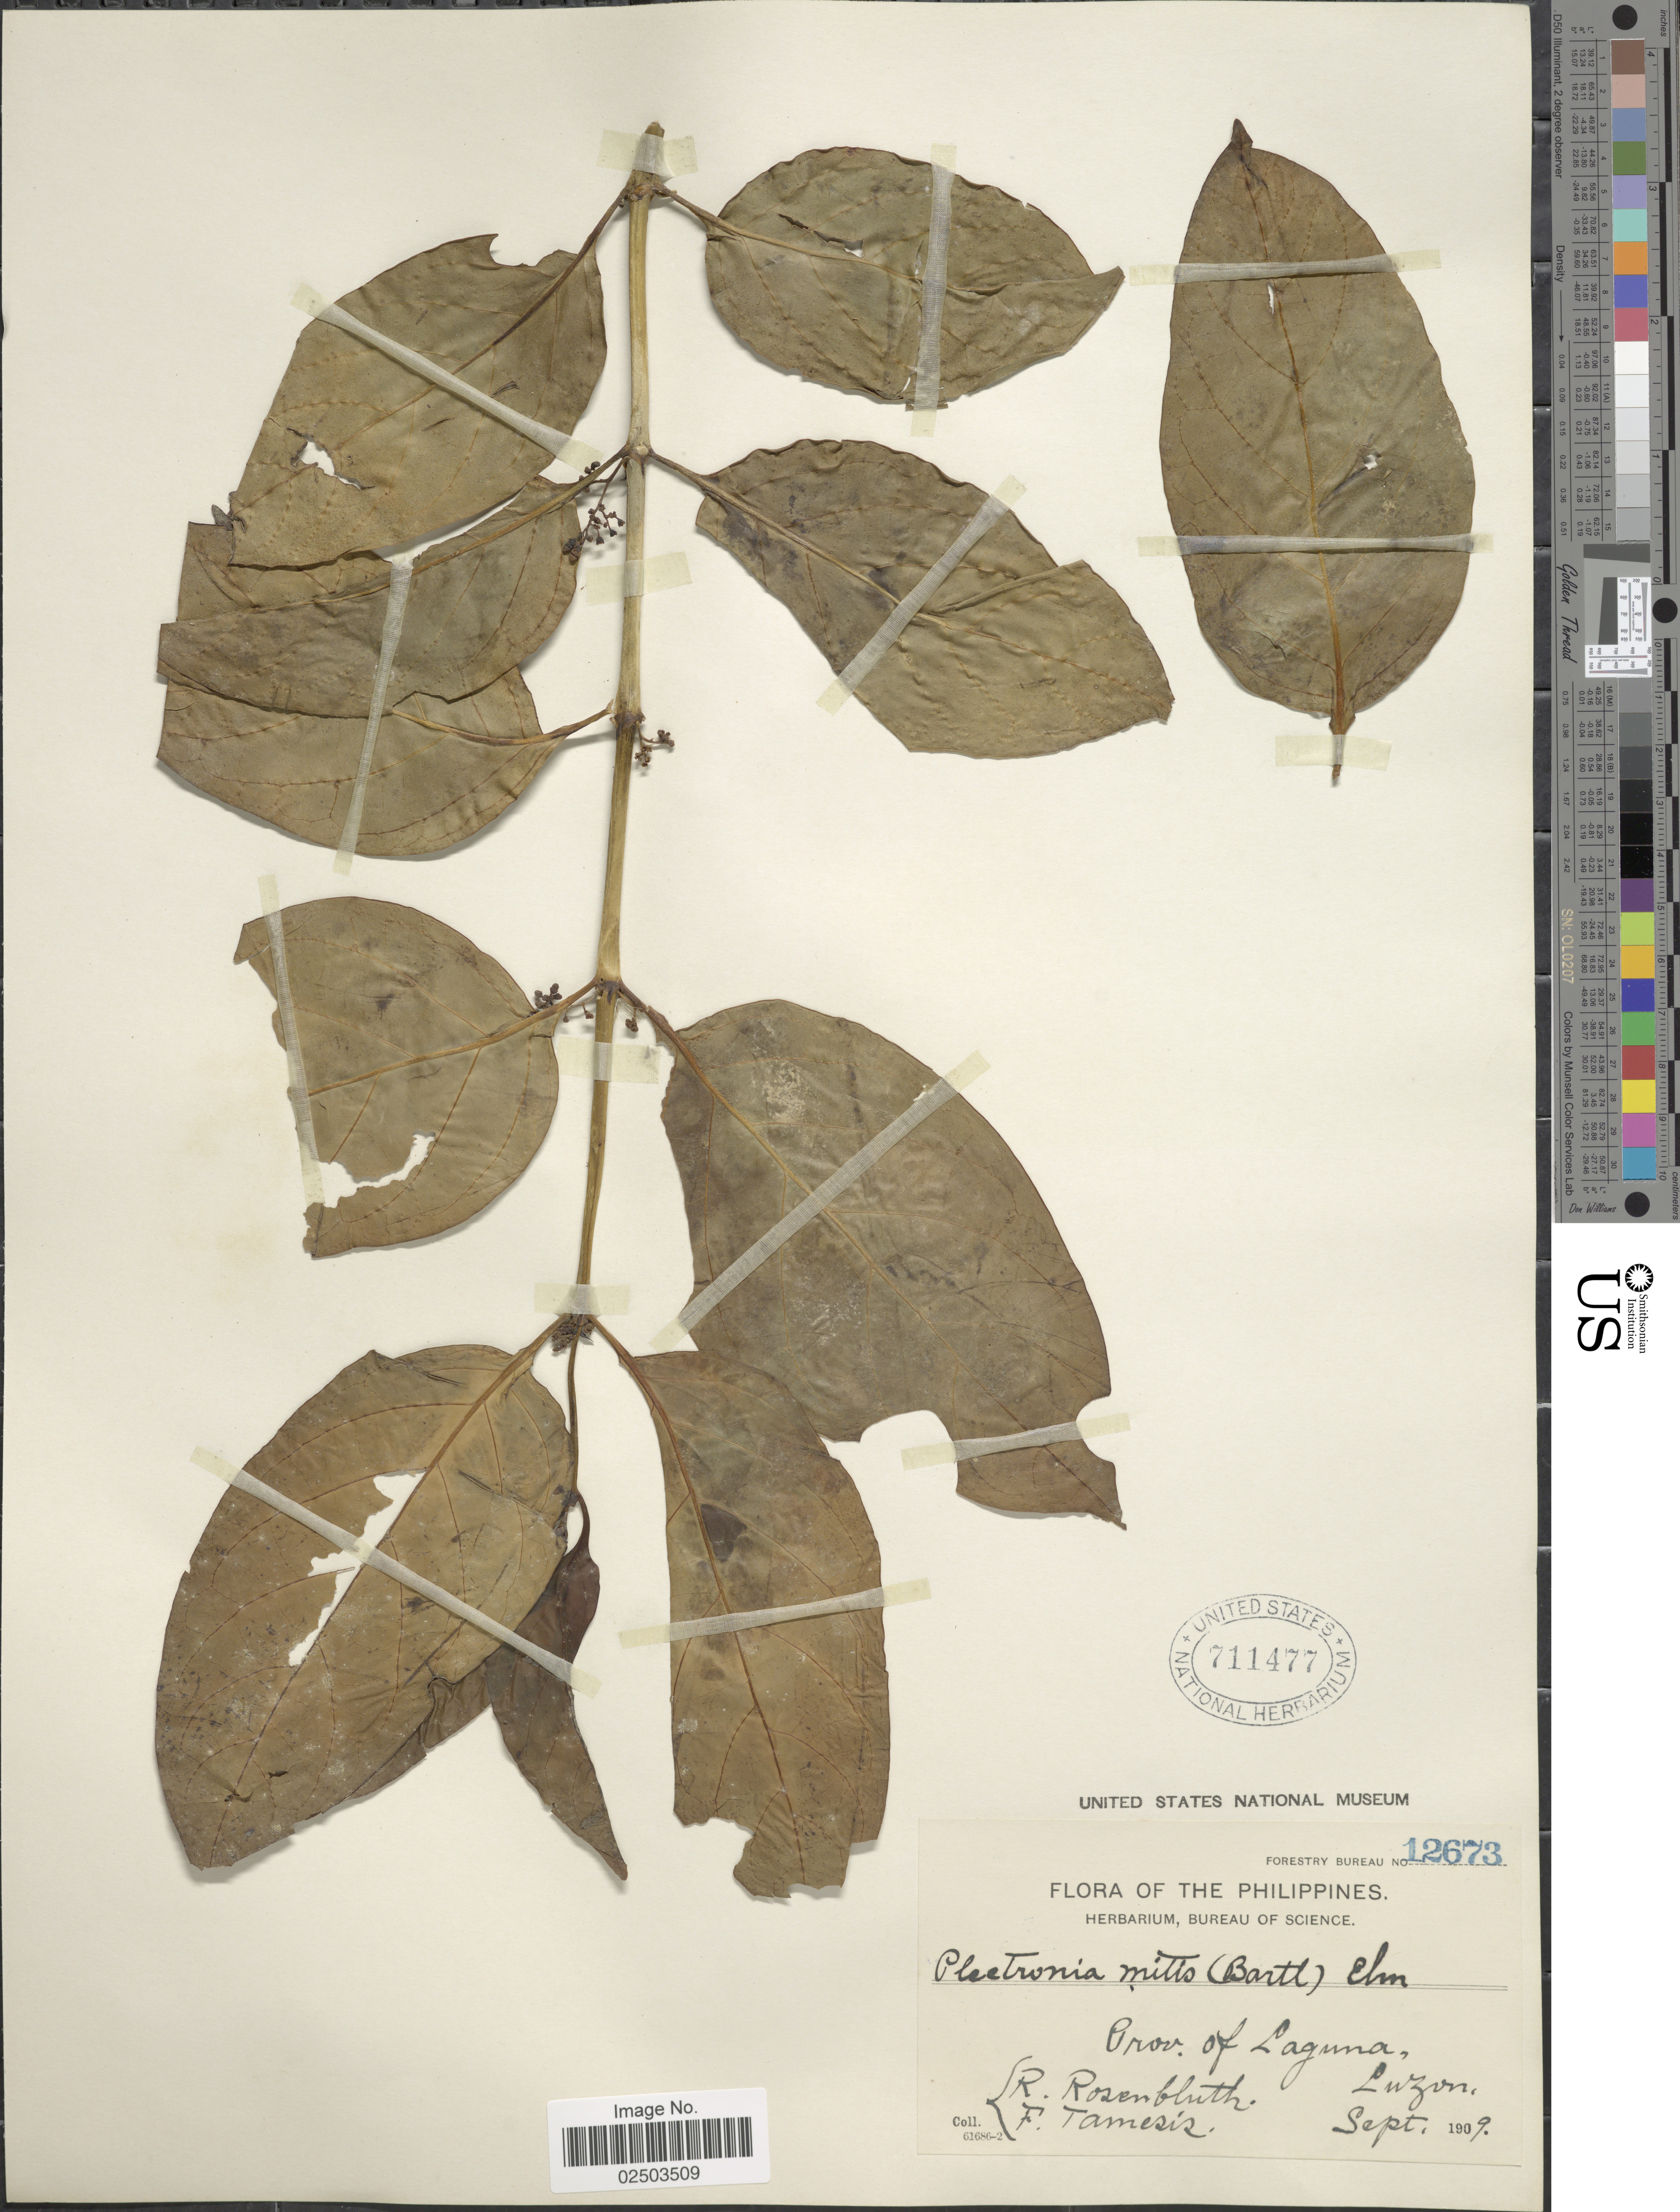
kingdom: Plantae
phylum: Tracheophyta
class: Magnoliopsida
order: Gentianales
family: Rubiaceae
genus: Canthium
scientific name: Canthium monstrosum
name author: (A. Rich.) Merr.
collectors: R. Rosenbluth & F. Tamesis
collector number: Forestry Bureau 12673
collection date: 1909-09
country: Philippines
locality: Prov. of Laguna, Luzon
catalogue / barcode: US 711477